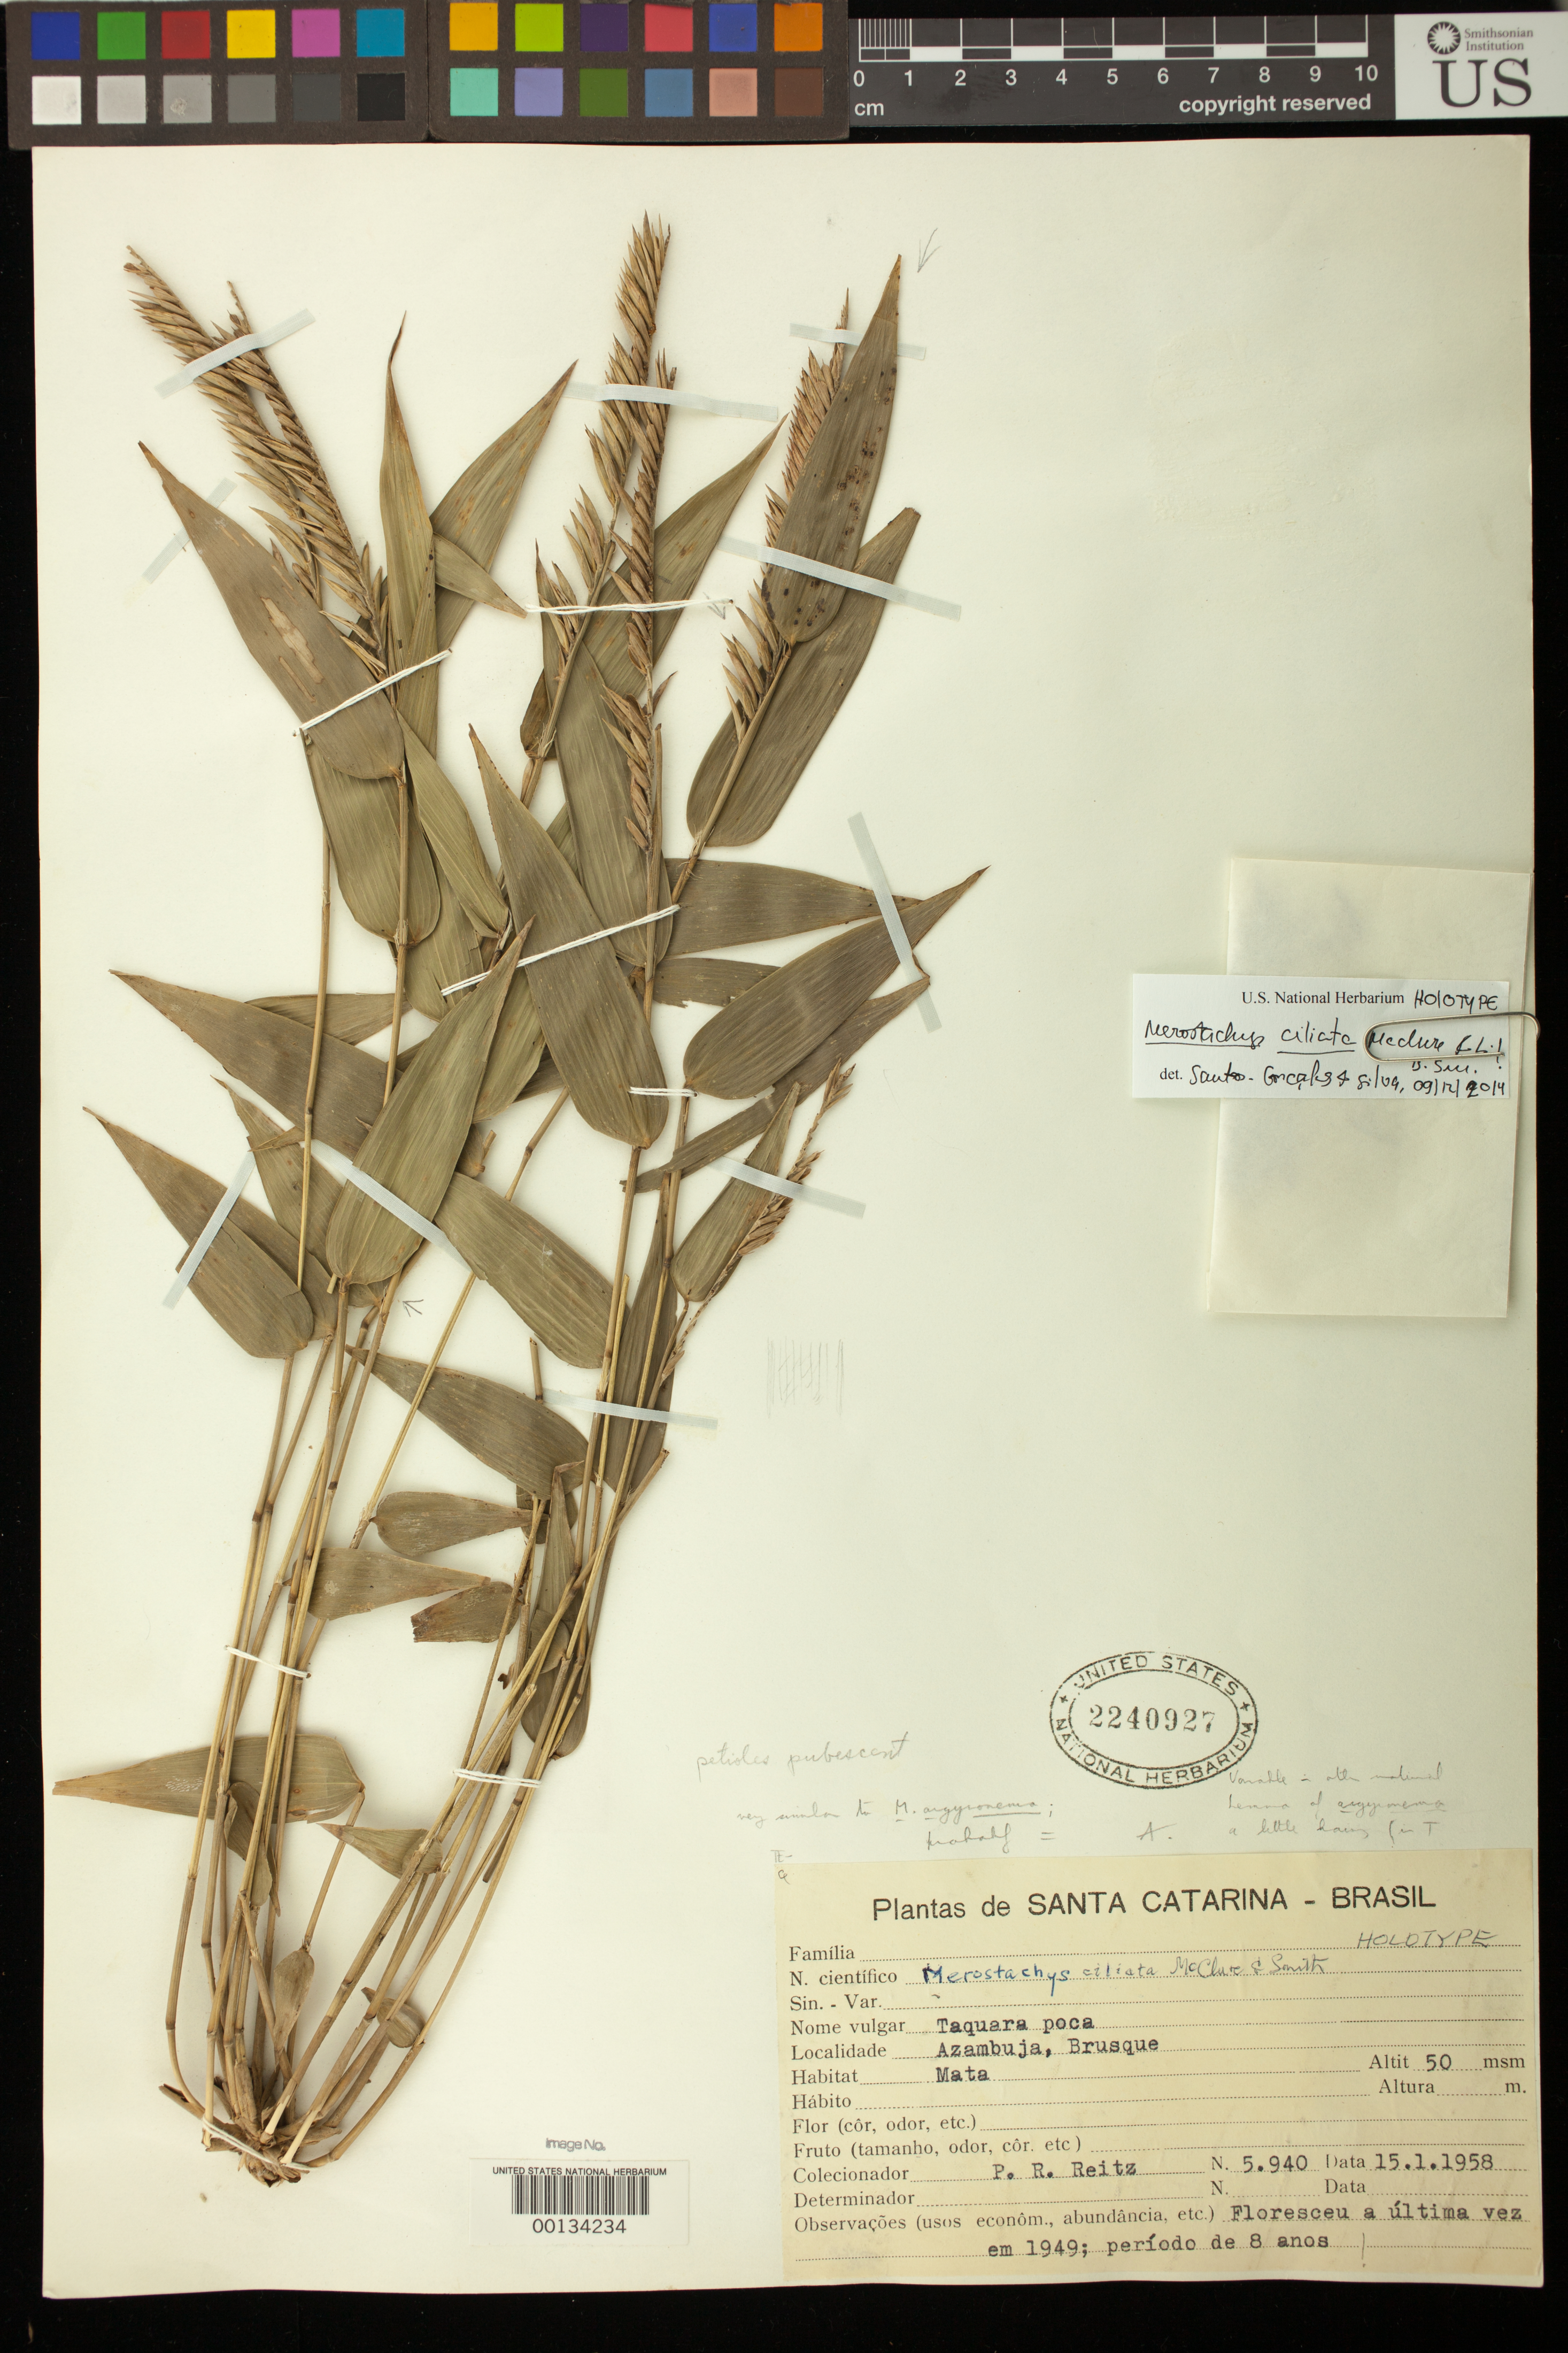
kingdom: Plantae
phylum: Tracheophyta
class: Liliopsida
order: Poales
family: Poaceae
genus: Merostachys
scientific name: Merostachys ciliata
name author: McClure & L.B. Sm.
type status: Holotype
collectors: R. Reitz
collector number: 5940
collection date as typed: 15 Jan 1958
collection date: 1958-01-15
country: Brazil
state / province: Santa Catarina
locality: Azambuja, Brusque.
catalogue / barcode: US 2240927